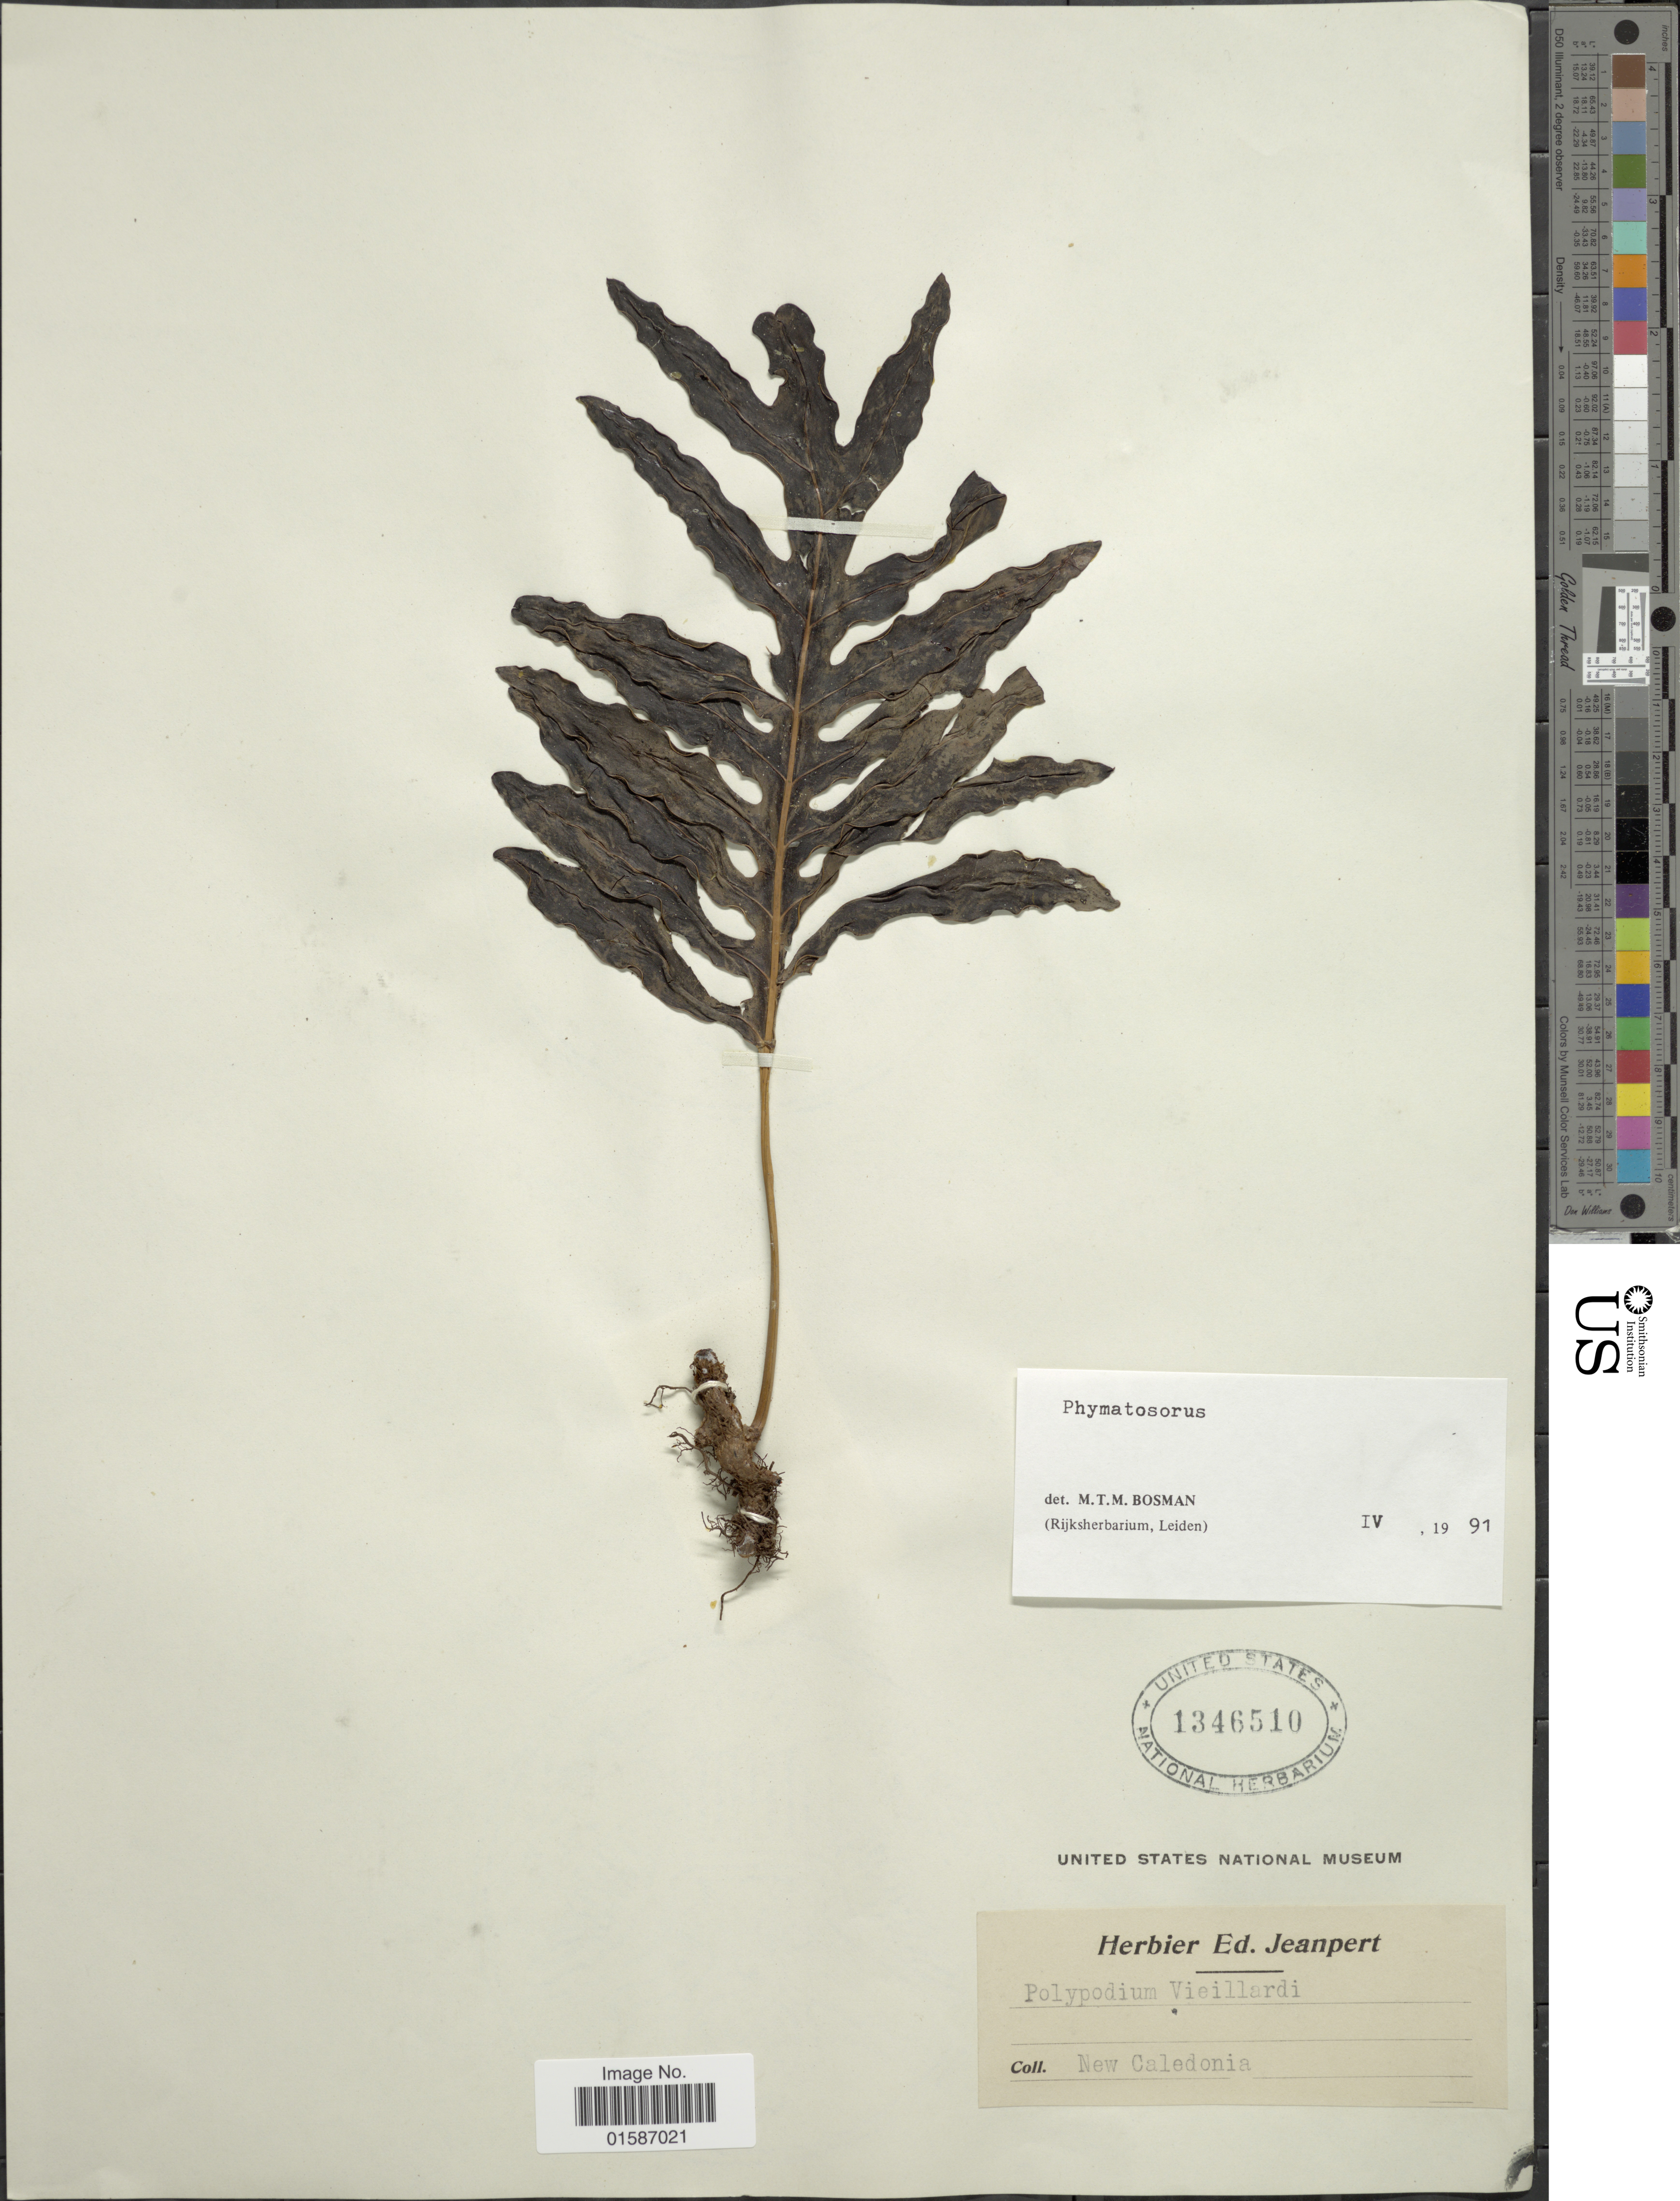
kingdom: Plantae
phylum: Tracheophyta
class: Polypodiopsida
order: Polypodiales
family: Polypodiaceae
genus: Microsorum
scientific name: Microsorum vieillardii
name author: (Mett.) Copel.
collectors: ex herb. Ed. Jeanpert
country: New Caledonia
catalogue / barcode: US 1346510